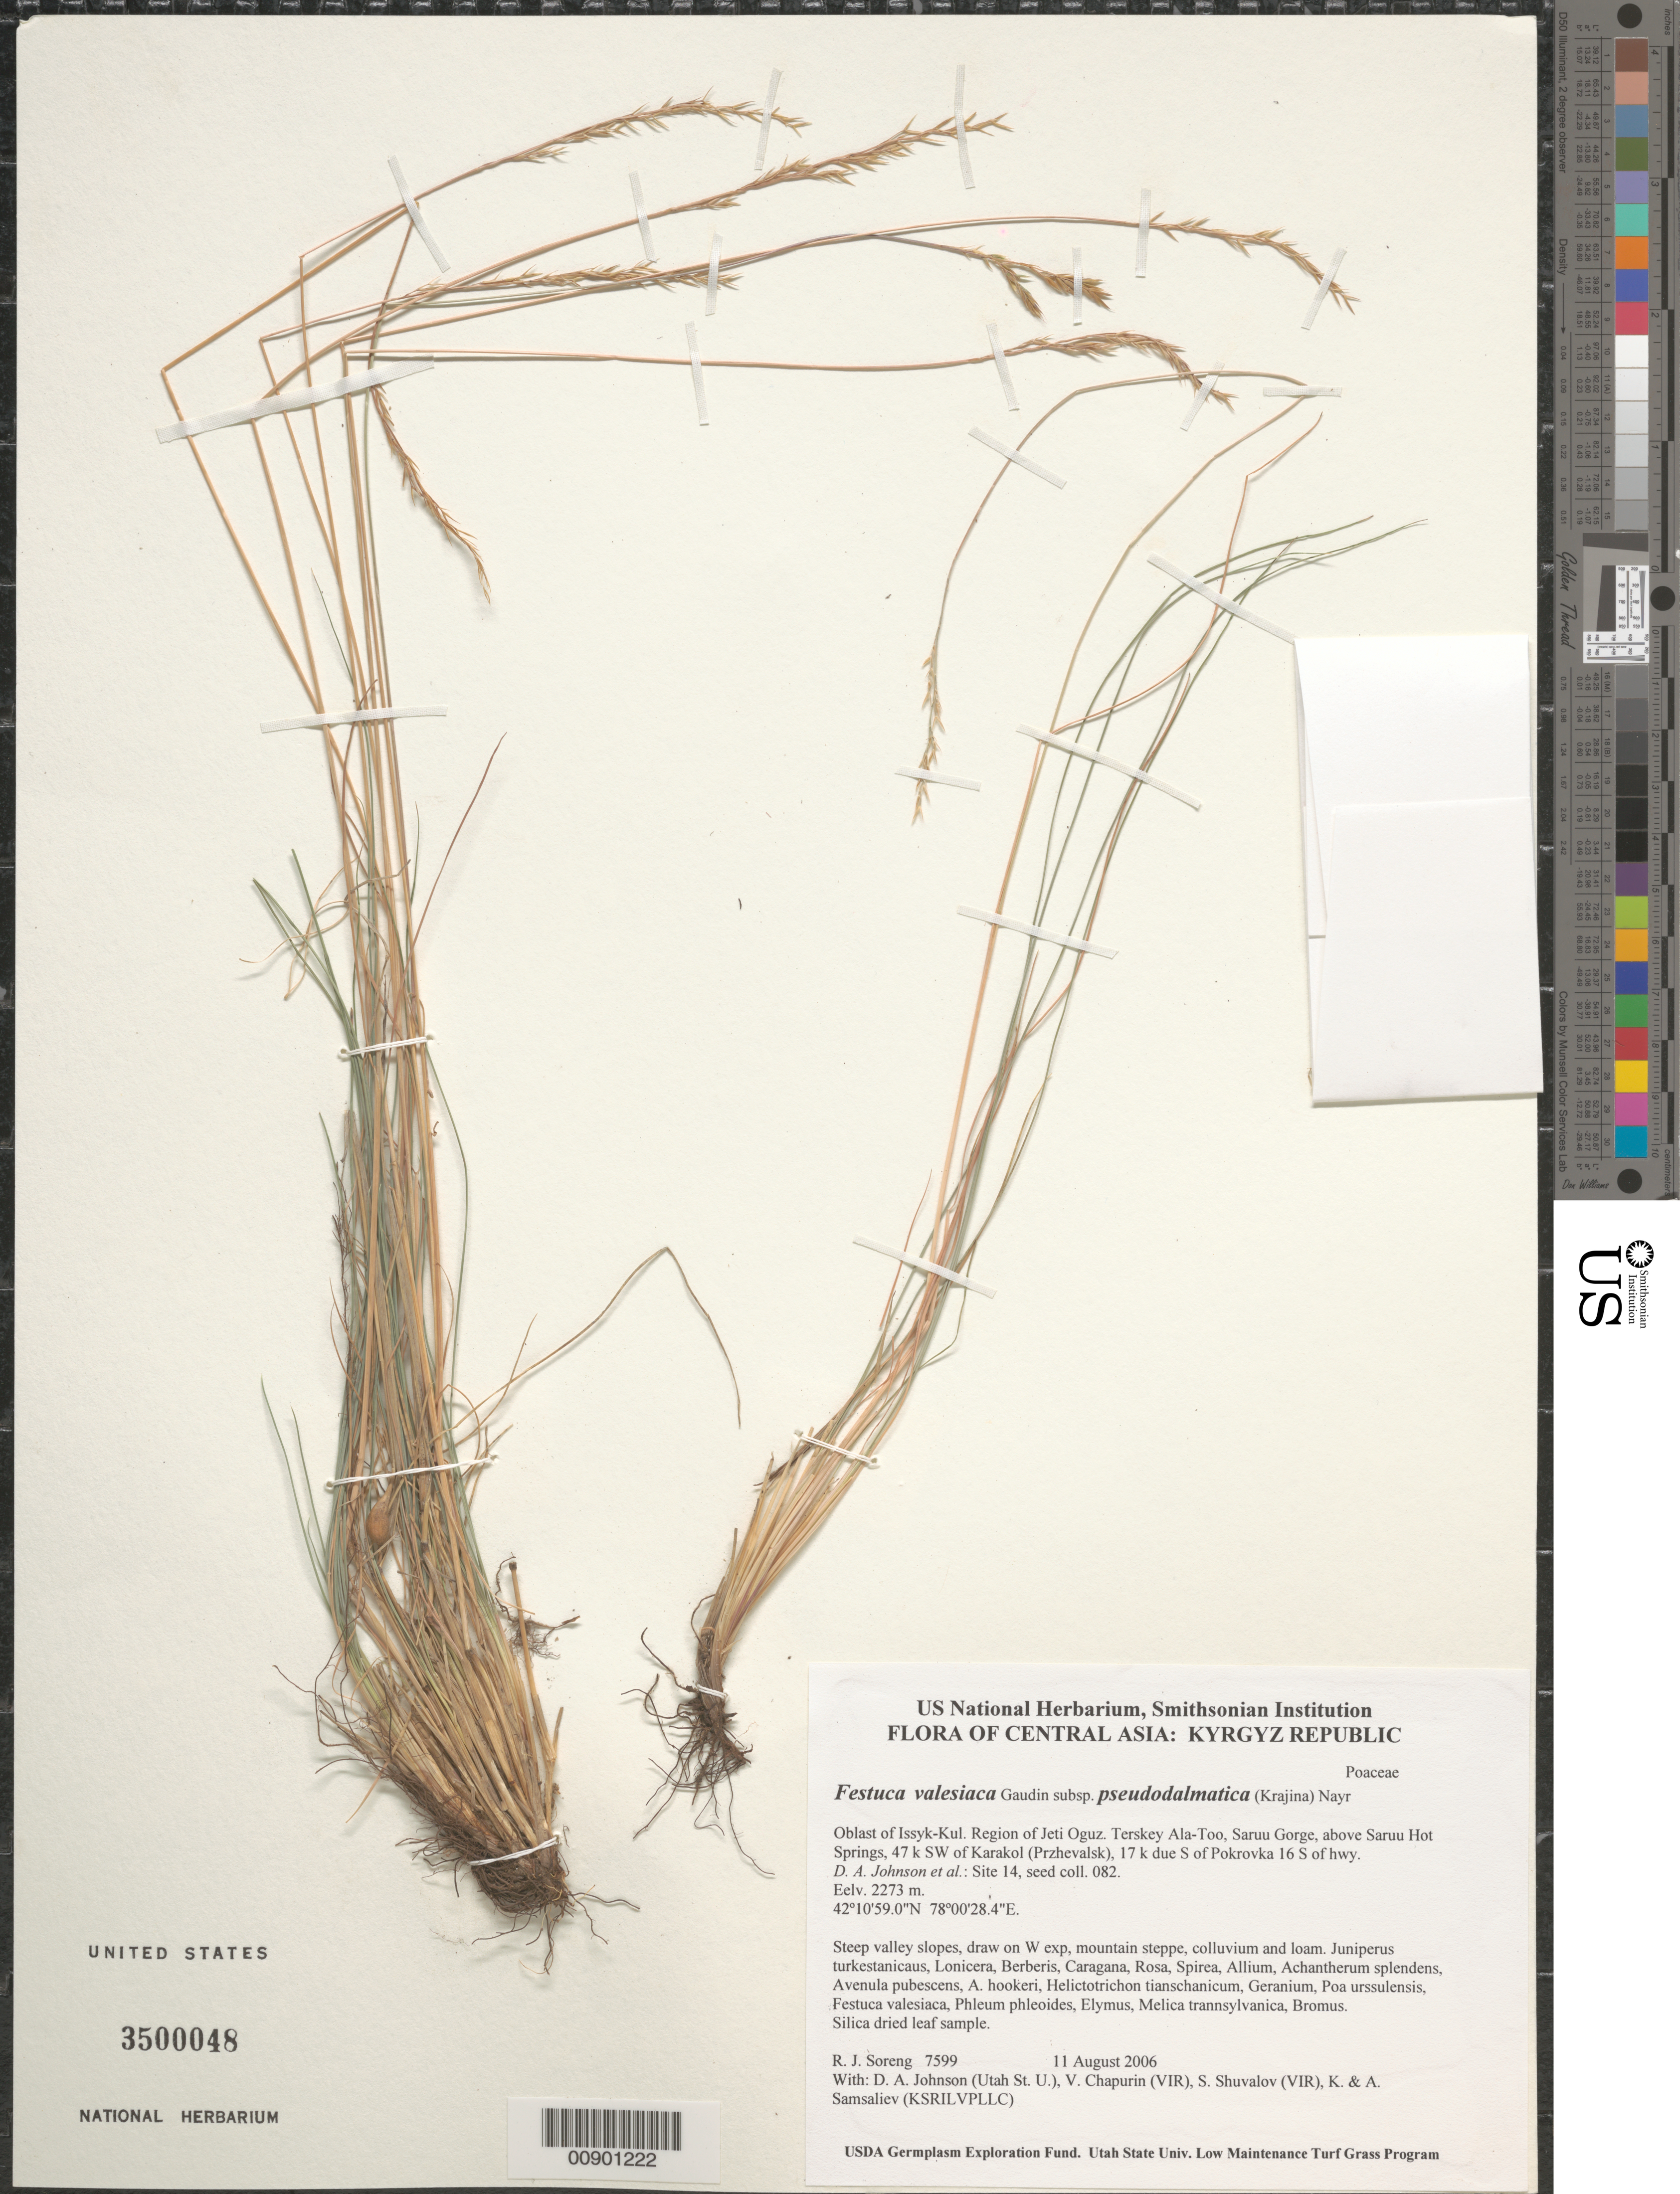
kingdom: Plantae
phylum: Tracheophyta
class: Liliopsida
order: Poales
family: Poaceae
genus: Festuca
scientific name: Festuca valesiaca subsp. pseudodalmatica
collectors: R. J. Soreng, D. Johnson, S. Shuvalov, V. Chapurin, K. Samsaliev & A. Samsaliev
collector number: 7599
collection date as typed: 11 Aug 2006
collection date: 2006-08-11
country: Kyrgyzstan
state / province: Ysyk-Kol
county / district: Jeti Oguz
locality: Terskey Ala-Too, Saruu Gorge, above Saruu Hot Springs, 47 km SW of Karakol (Przhevalsk), 17 km due S of Pokrovka 16 S of hwy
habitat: Steep valley slopes, draw on W exp, mountain steppe, colluvium and loam.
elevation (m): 2273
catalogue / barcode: US 3500048